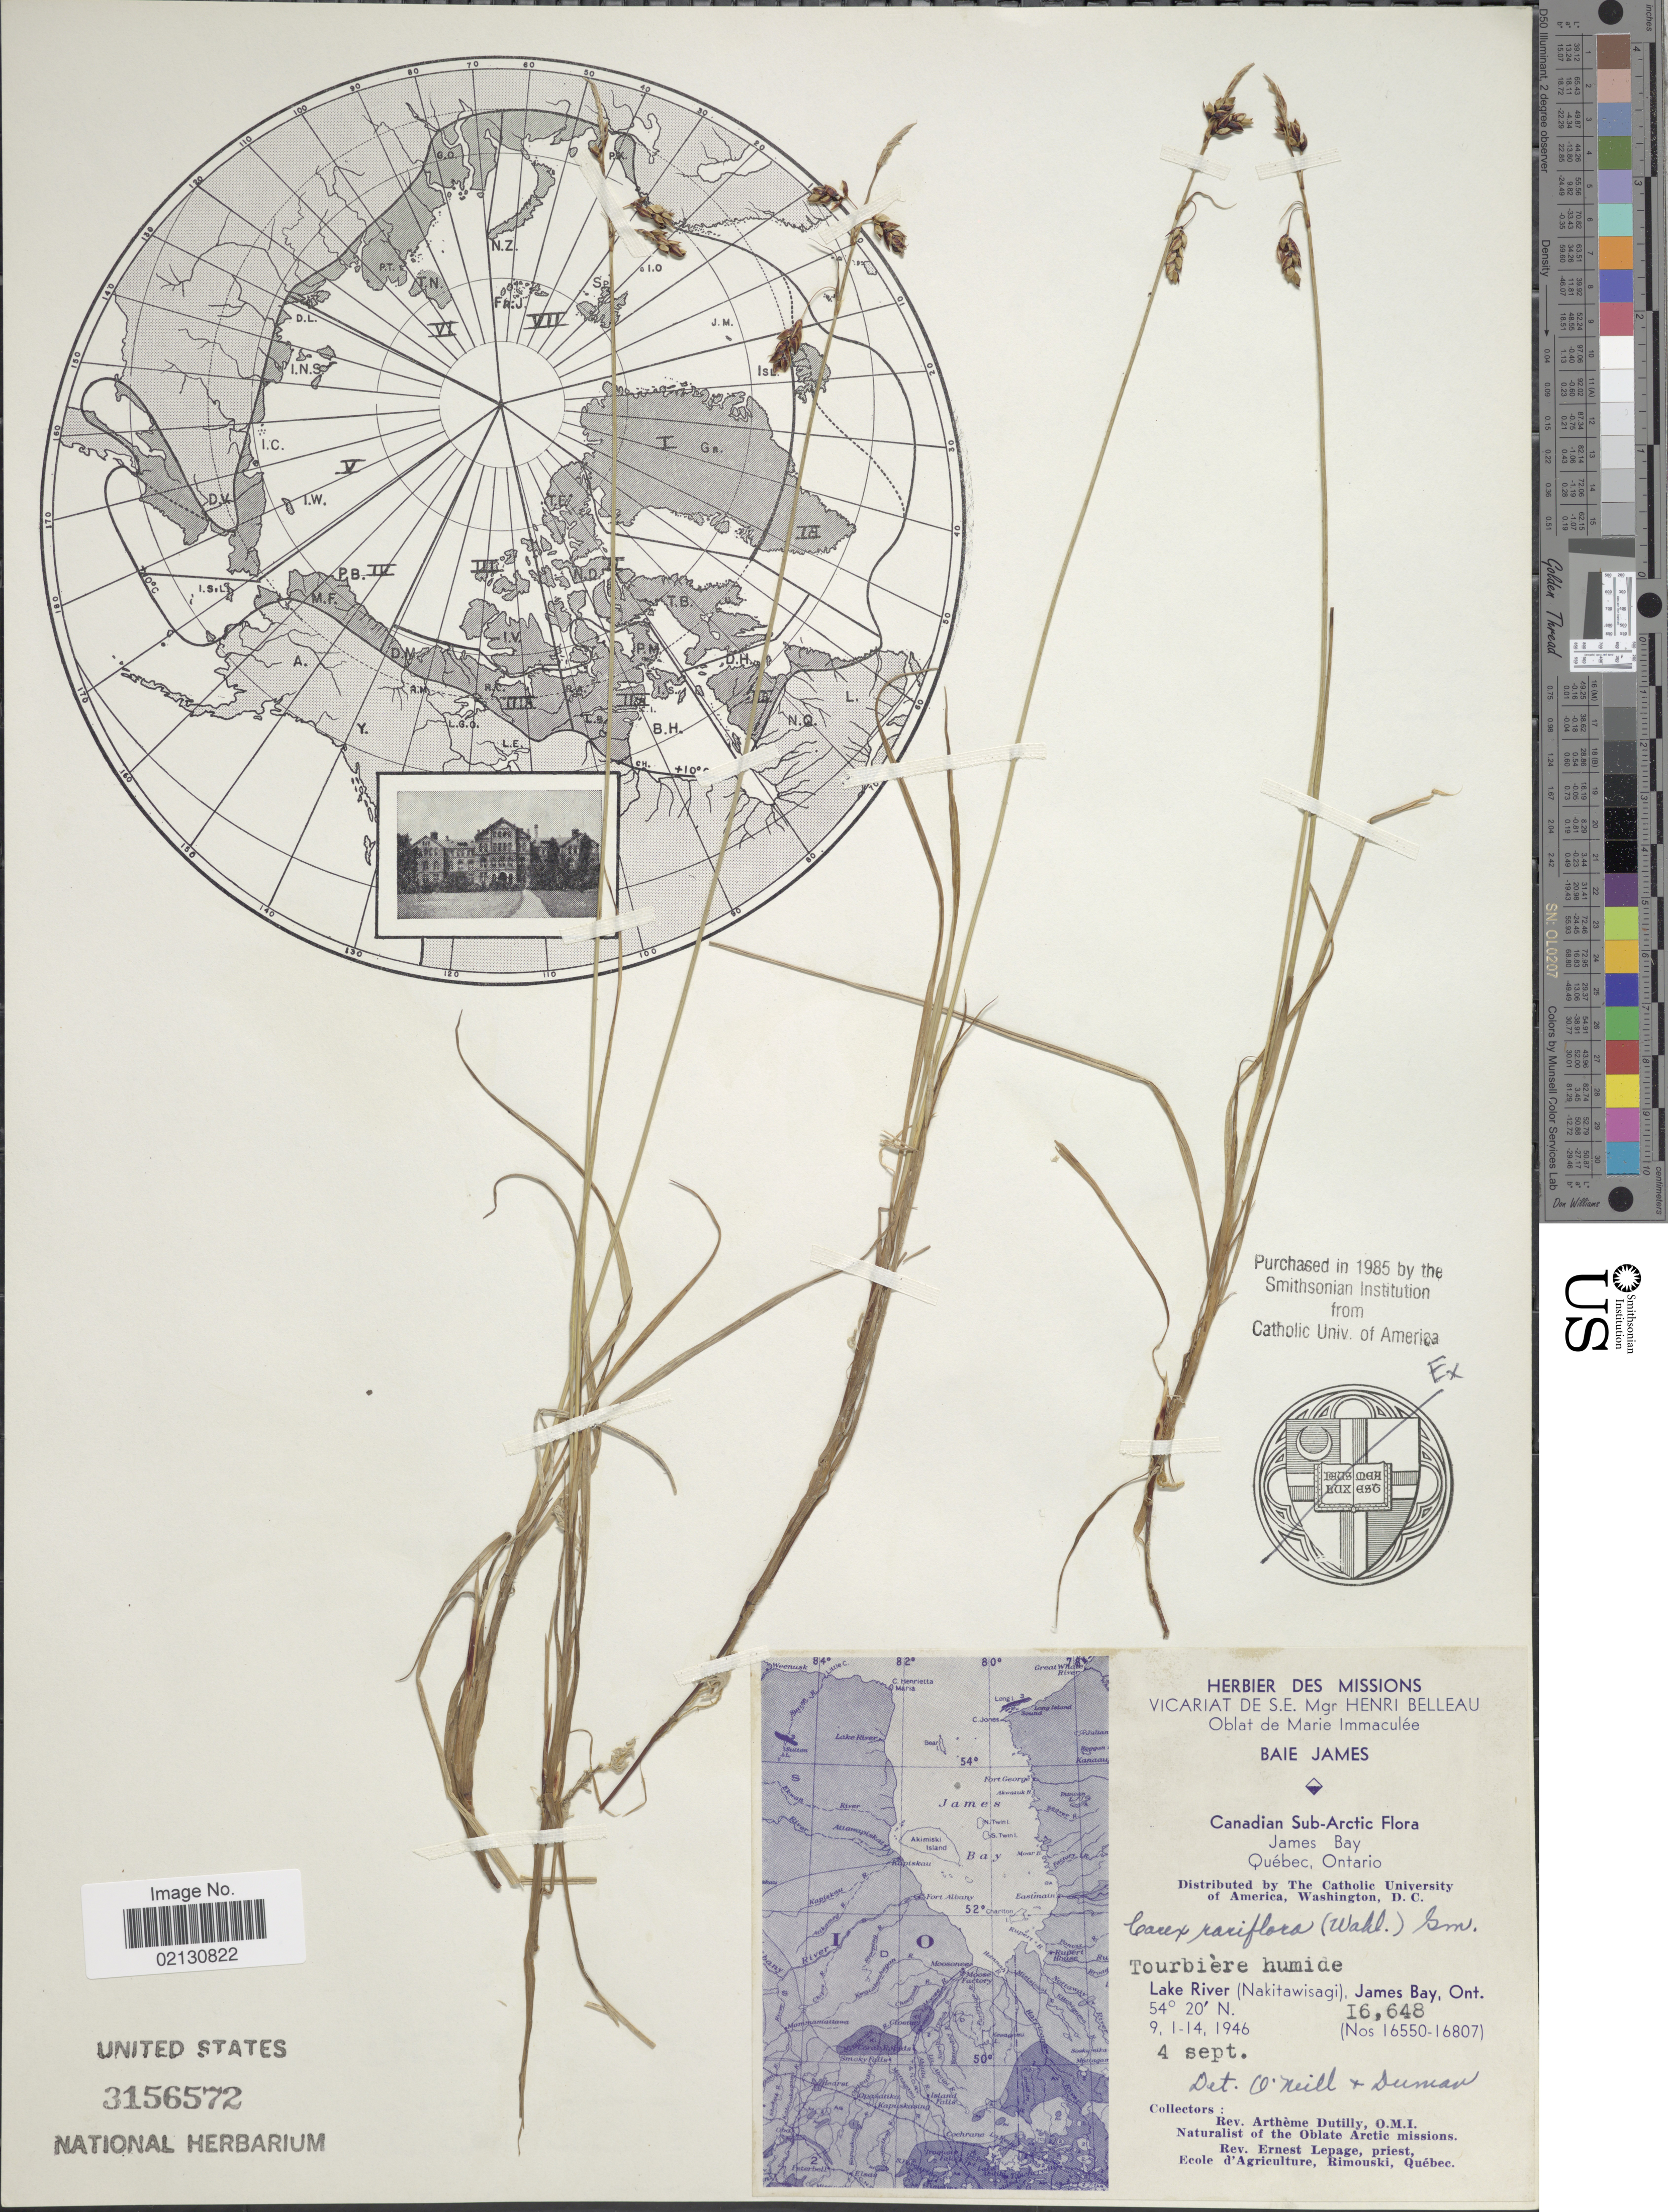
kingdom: Plantae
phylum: Tracheophyta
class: Liliopsida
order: Poales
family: Cyperaceae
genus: Carex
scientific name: Carex rariflora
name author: (Wahlenb.) Sm.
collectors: A. Dutilly & E. Lepage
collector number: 16648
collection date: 1946-09-04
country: Canada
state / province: Ontario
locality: Canadian Sub-Arctic. James Bay. Lake River (Nakitawisagi)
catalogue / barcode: US 3156572